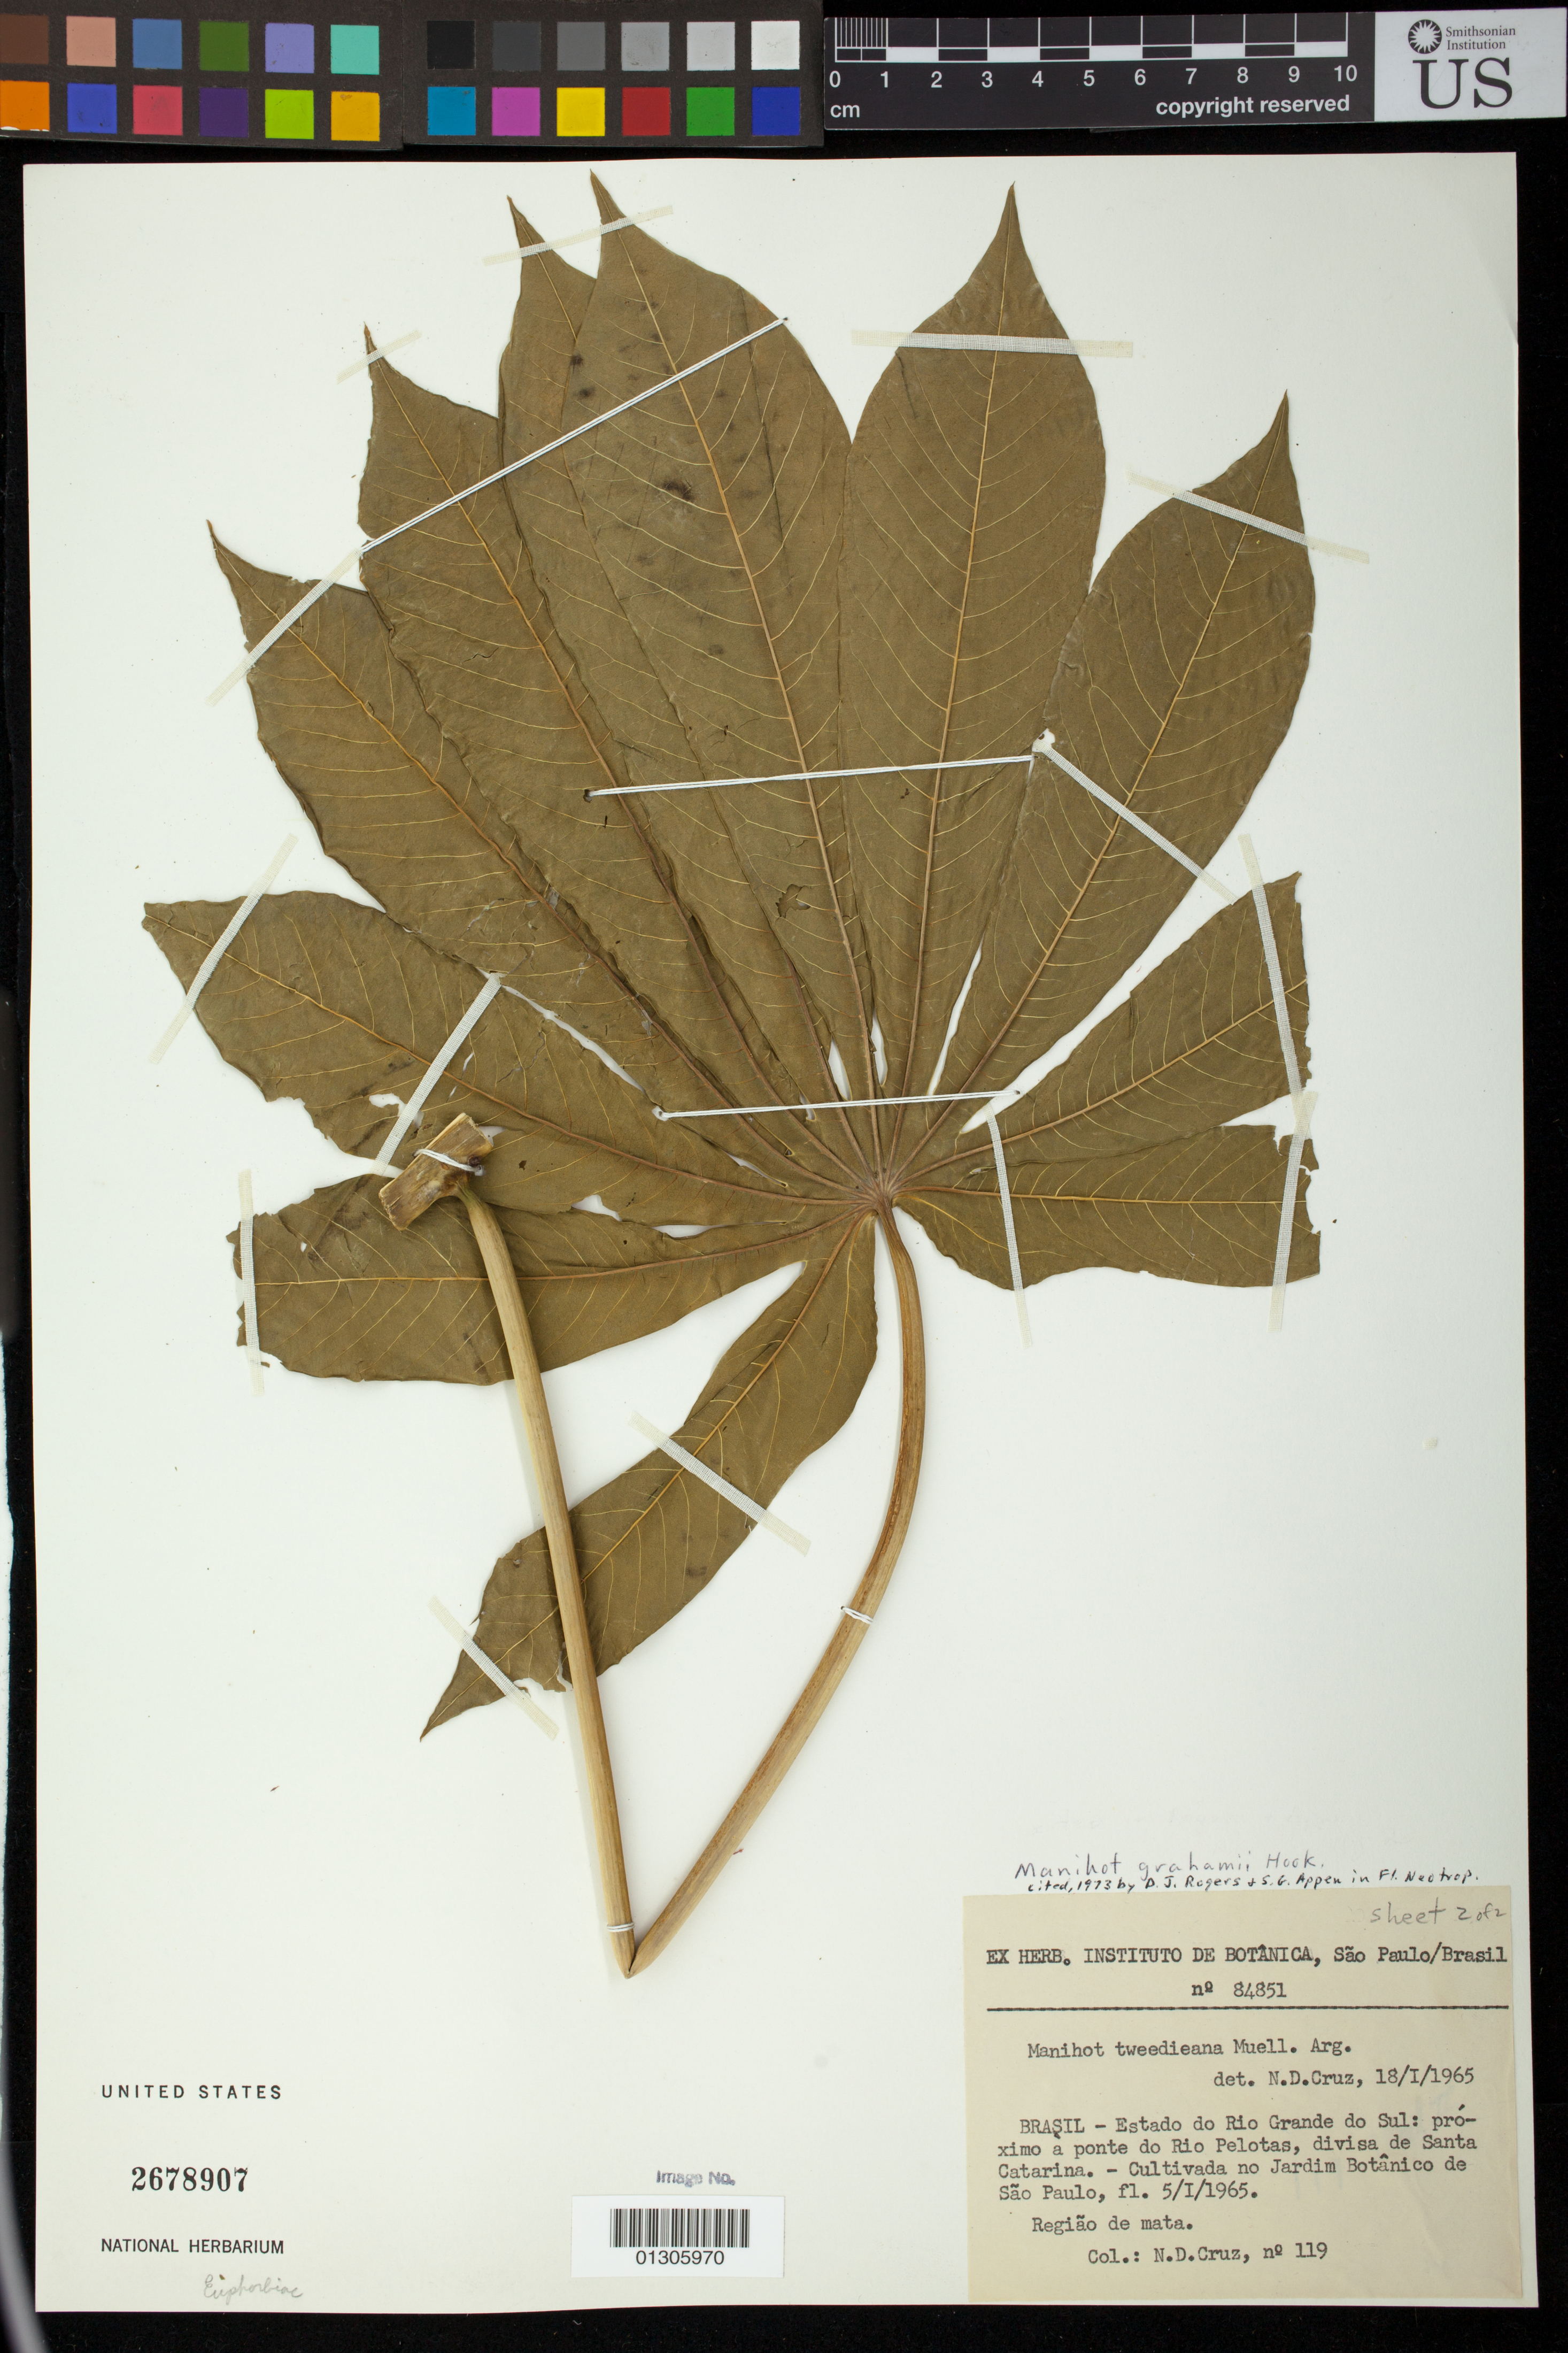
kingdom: Plantae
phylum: Tracheophyta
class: Magnoliopsida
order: Malpighiales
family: Euphorbiaceae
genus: Manihot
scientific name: Manihot grahamii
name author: Hook.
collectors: N. D. Cruz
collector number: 119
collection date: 1965-05-01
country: Brazil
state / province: Rio Grande do Sul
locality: Proximo a ponte do Rio Pelotas, divisa de Santa Catarina.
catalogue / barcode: US 2678907